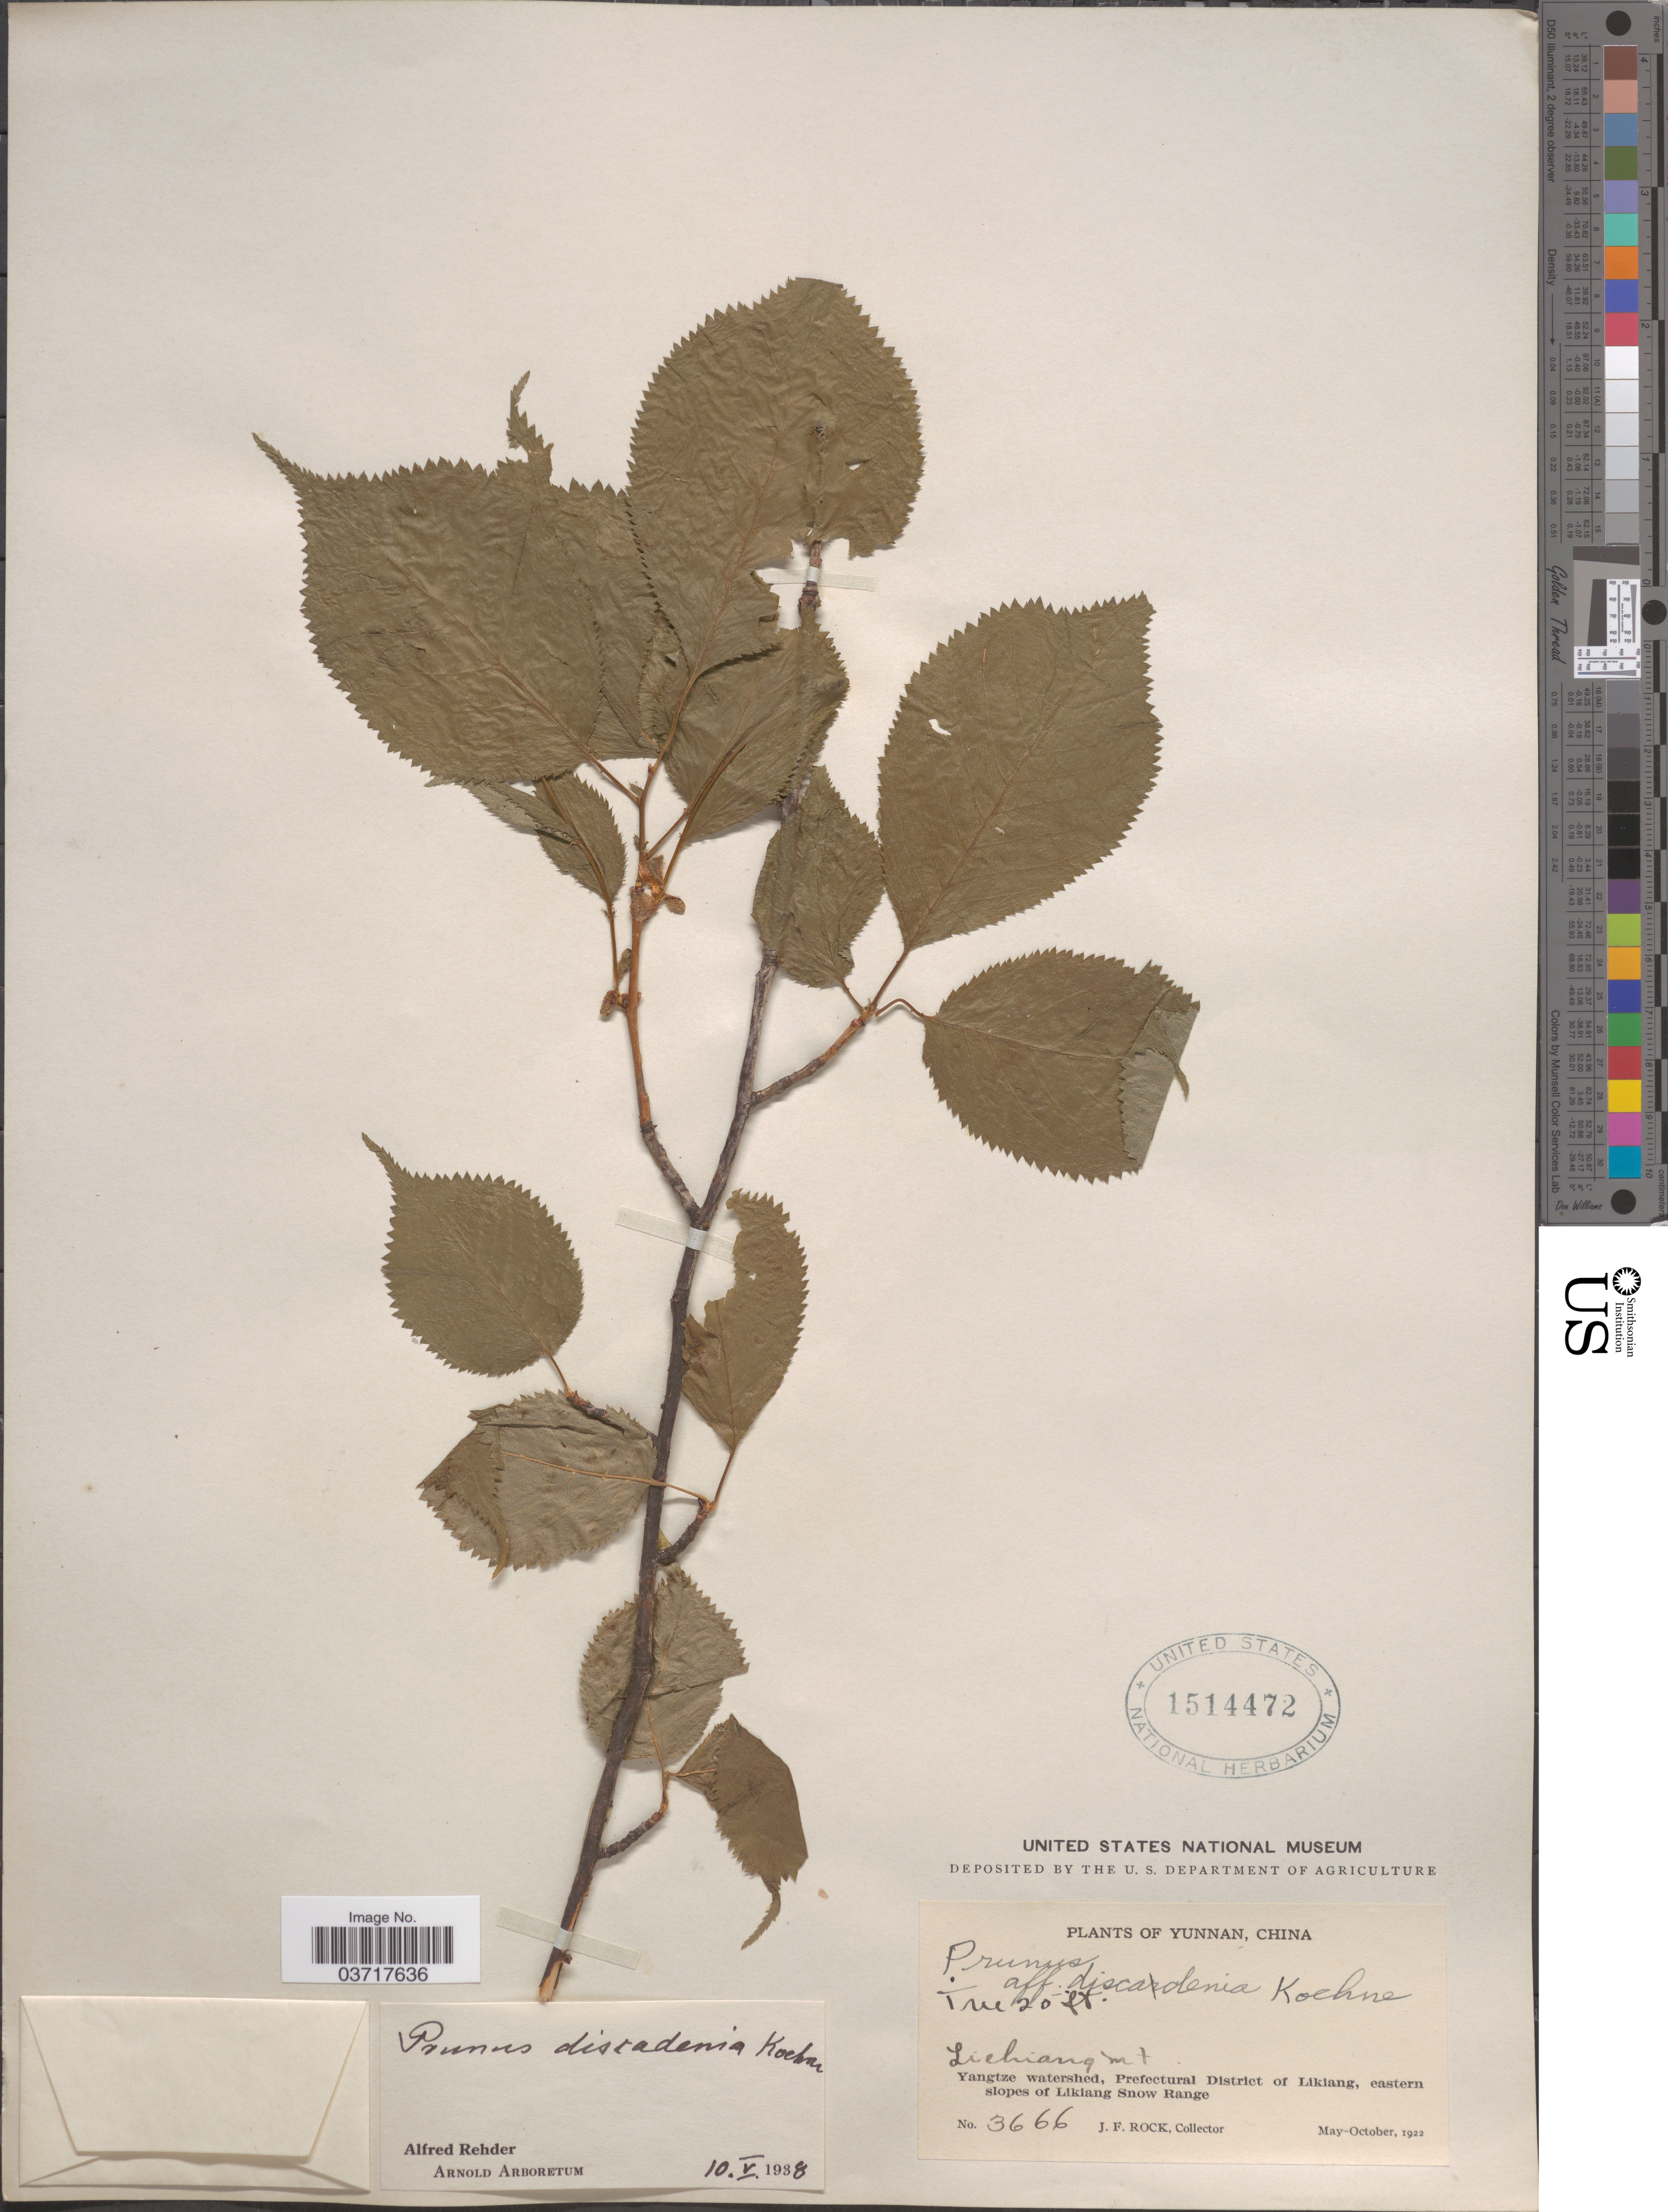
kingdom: Plantae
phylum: Tracheophyta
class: Magnoliopsida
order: Rosales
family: Rosaceae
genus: Prunus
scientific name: Prunus discadenia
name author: Koehne in Sarg.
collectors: J. Rock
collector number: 366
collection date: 1922-05/1922-10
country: China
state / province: Yunnan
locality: Lichiang mt. Yangtze watershed, Prefectural District of Likiang, eastern slopes of Likiang Snow Range.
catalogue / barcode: US 1514472